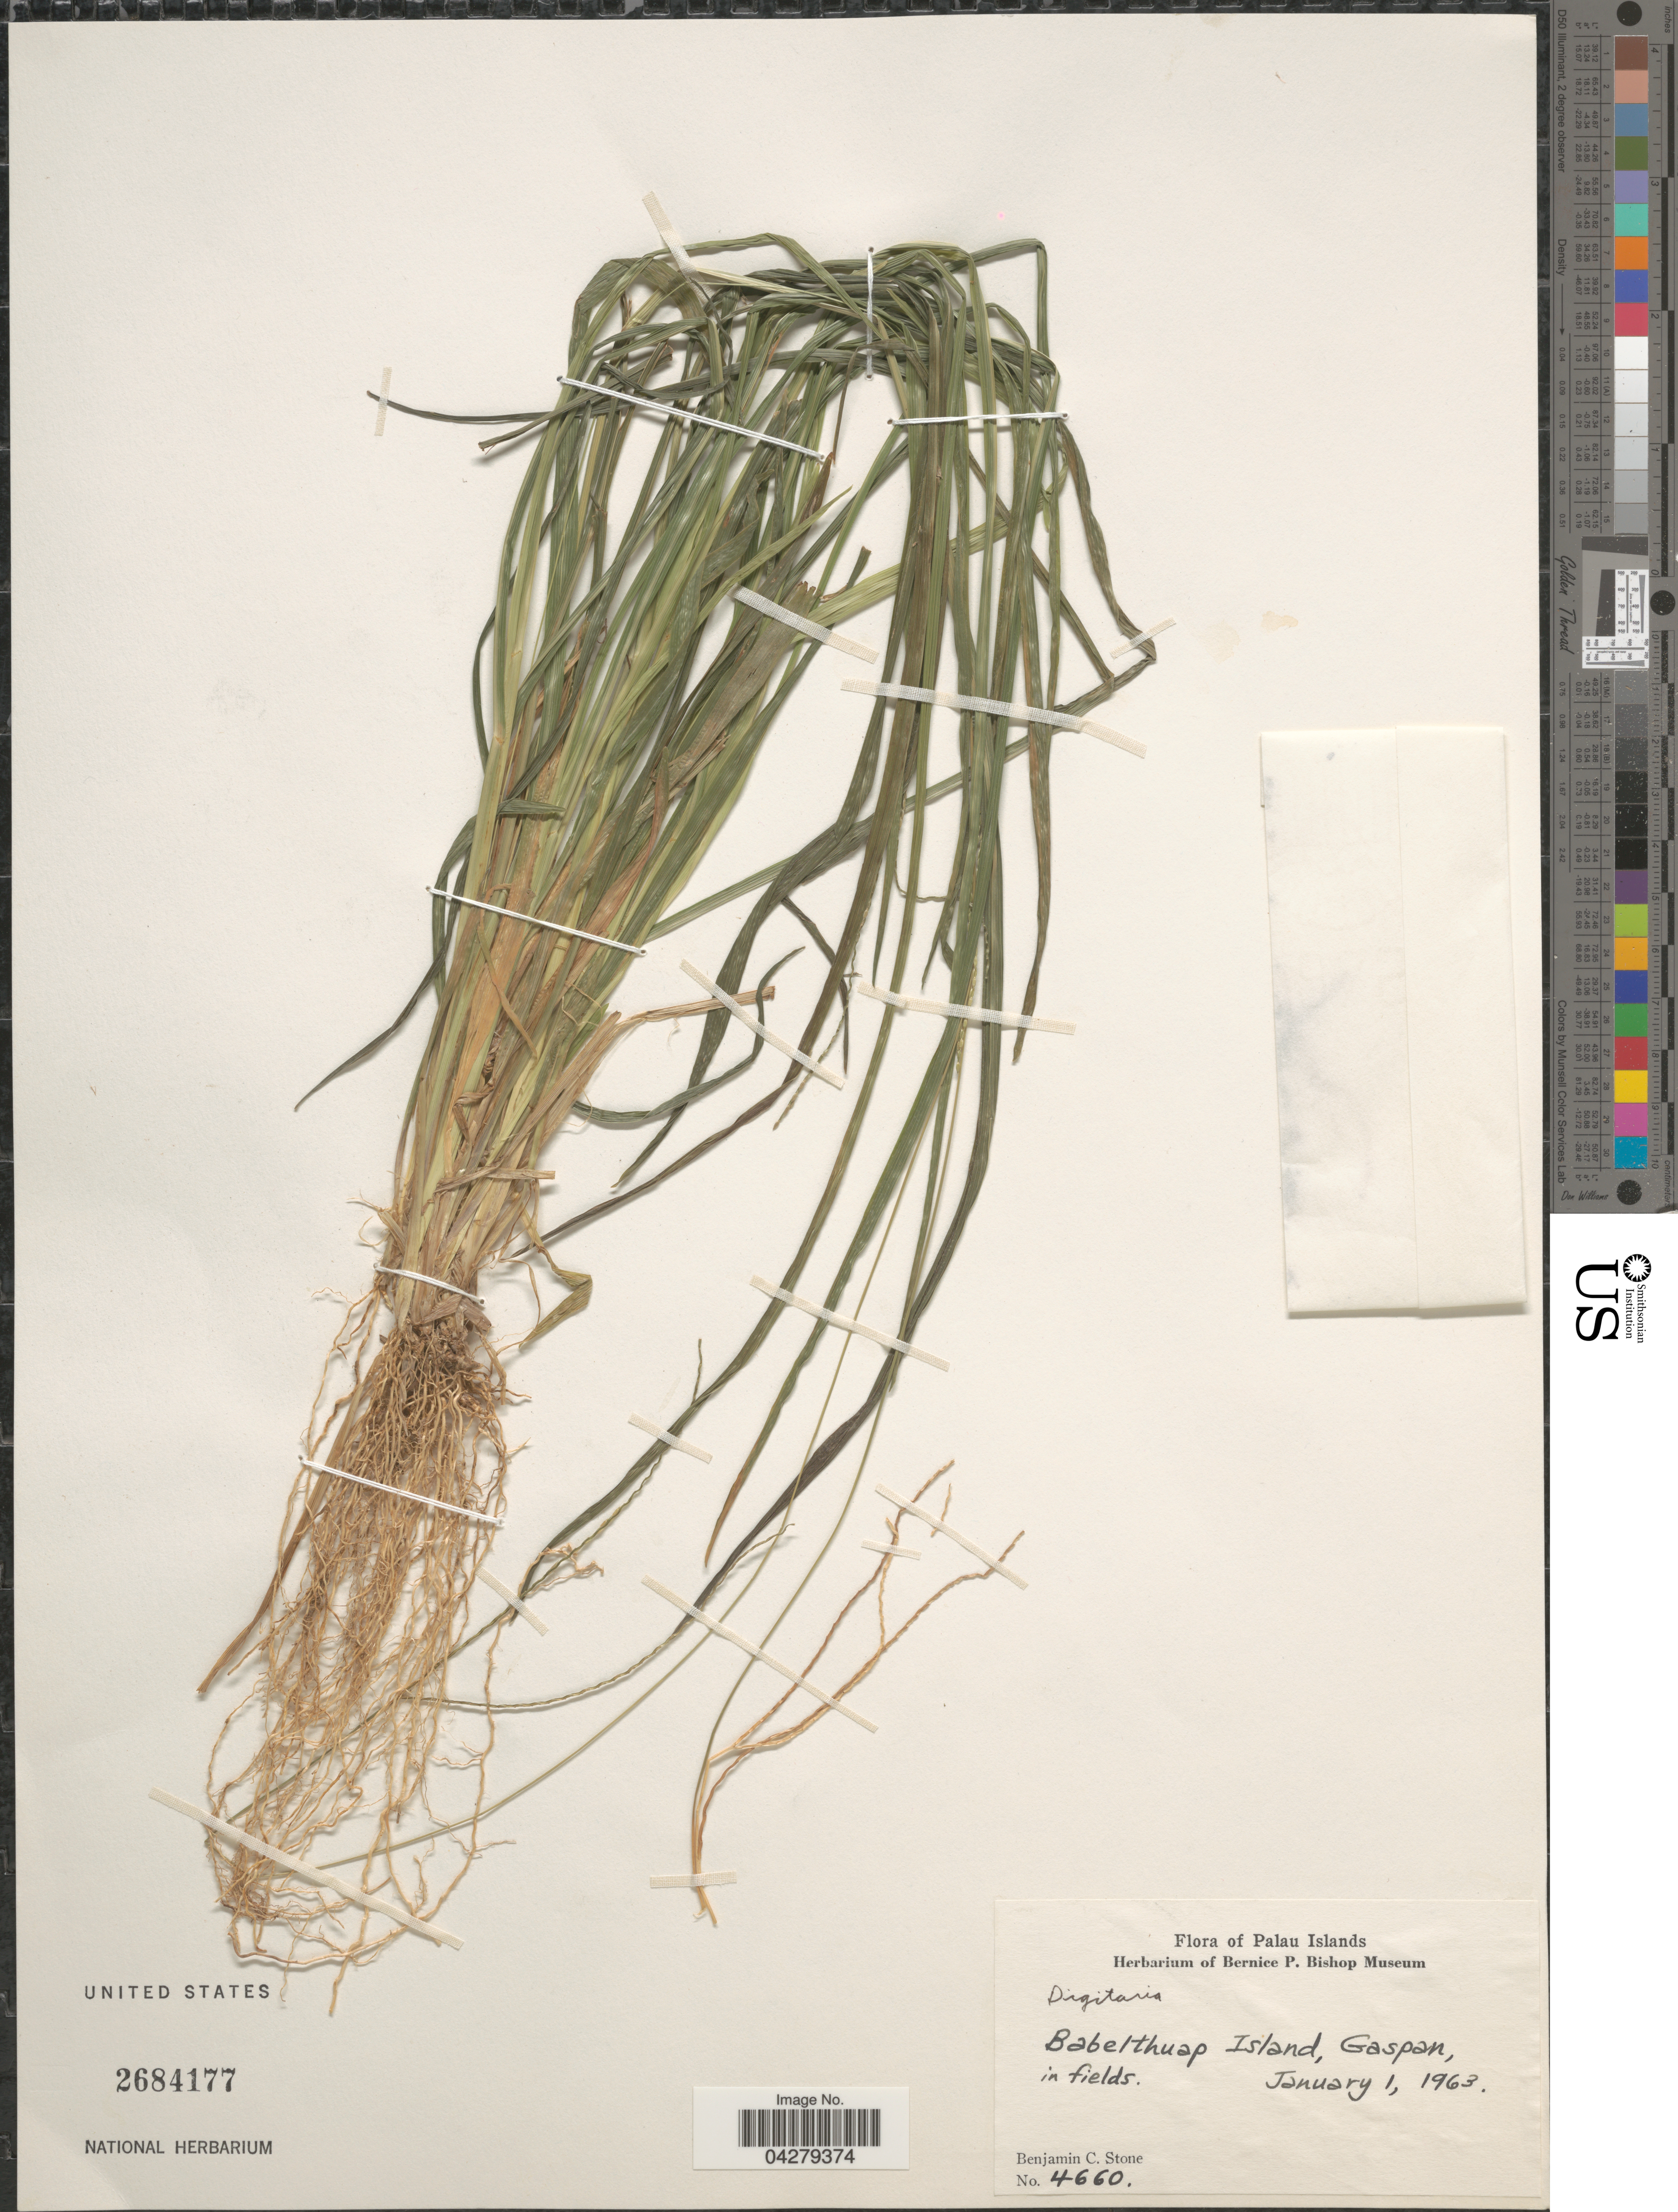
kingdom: Plantae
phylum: Tracheophyta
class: Liliopsida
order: Poales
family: Poaceae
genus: Digitaria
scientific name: Digitaria sp.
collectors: B. C. Stone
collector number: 4660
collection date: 1963-01-01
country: Palau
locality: Palau Islands. Babelthuap Island, Gaspan, in fields.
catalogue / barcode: US 2684177